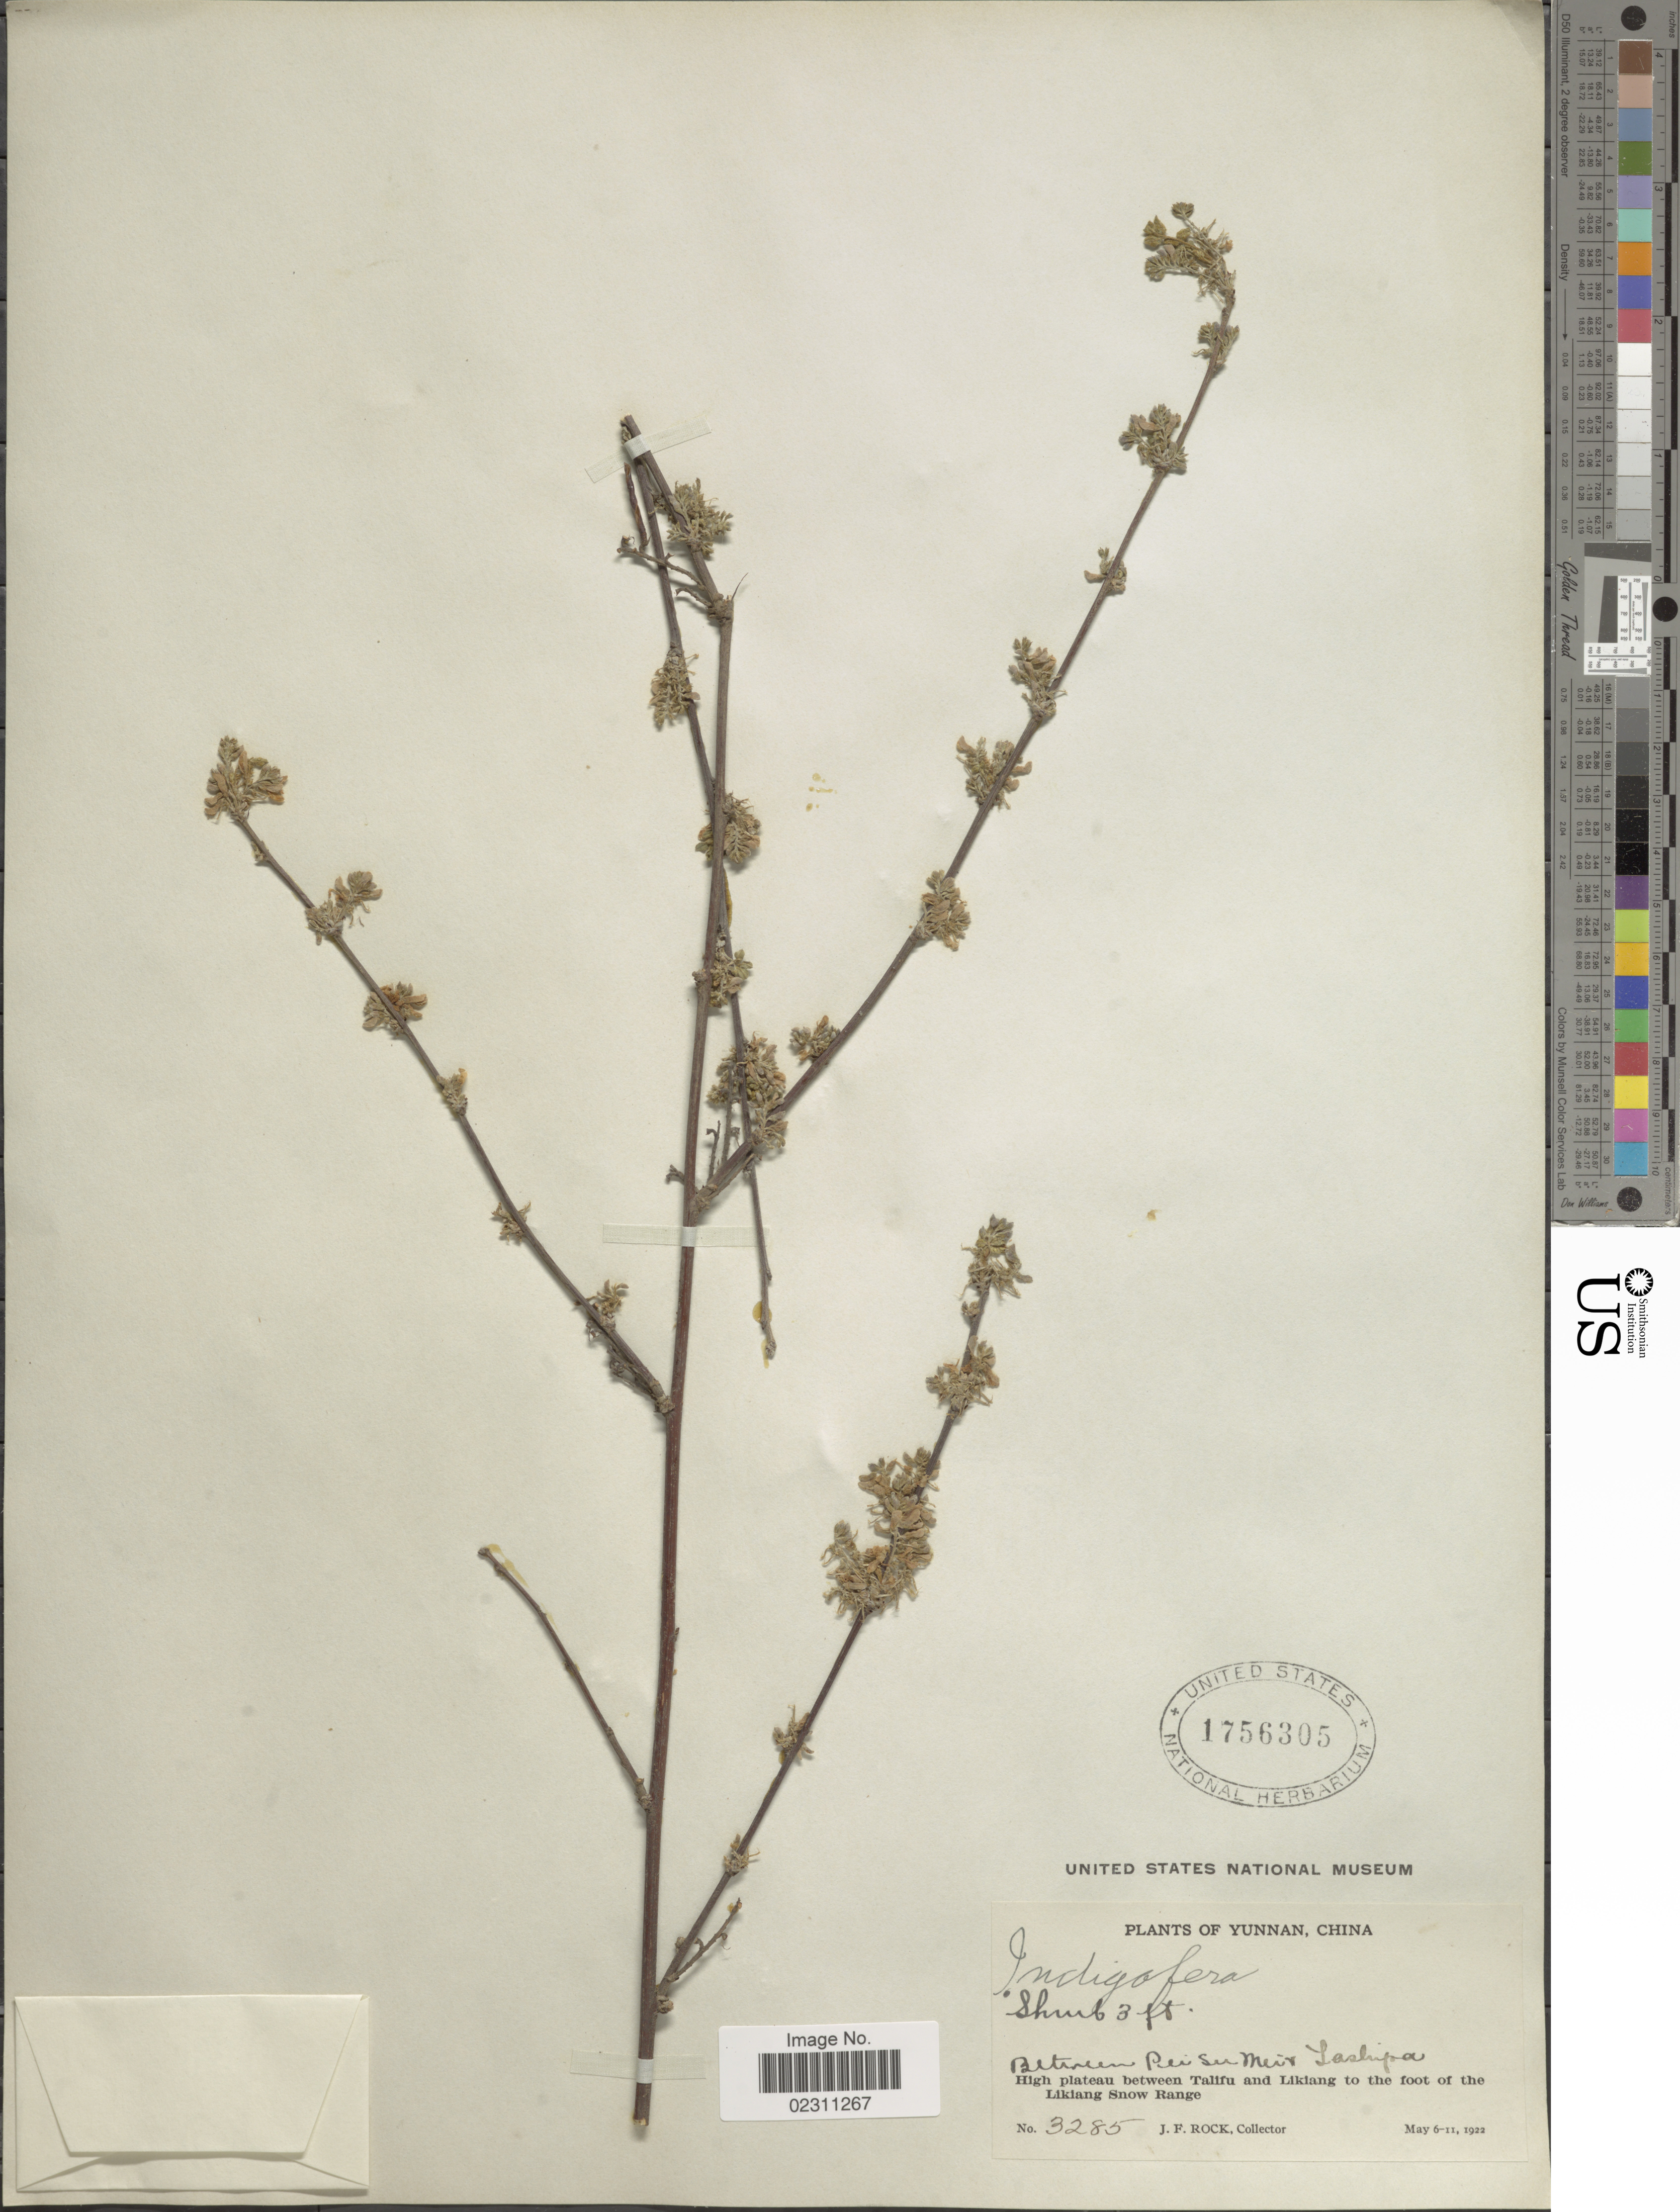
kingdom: Plantae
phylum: Tracheophyta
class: Magnoliopsida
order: Fabales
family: Fabaceae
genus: Indigofera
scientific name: Indigofera sp.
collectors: J. Rock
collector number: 3285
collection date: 1922-05-06/1922-05-11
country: China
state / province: Yunnan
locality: Between Pei Seu Mei + Lashipa. High plateau between Talifu and Likiang to the foot of the Likiang Snow Range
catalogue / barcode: US 1756305